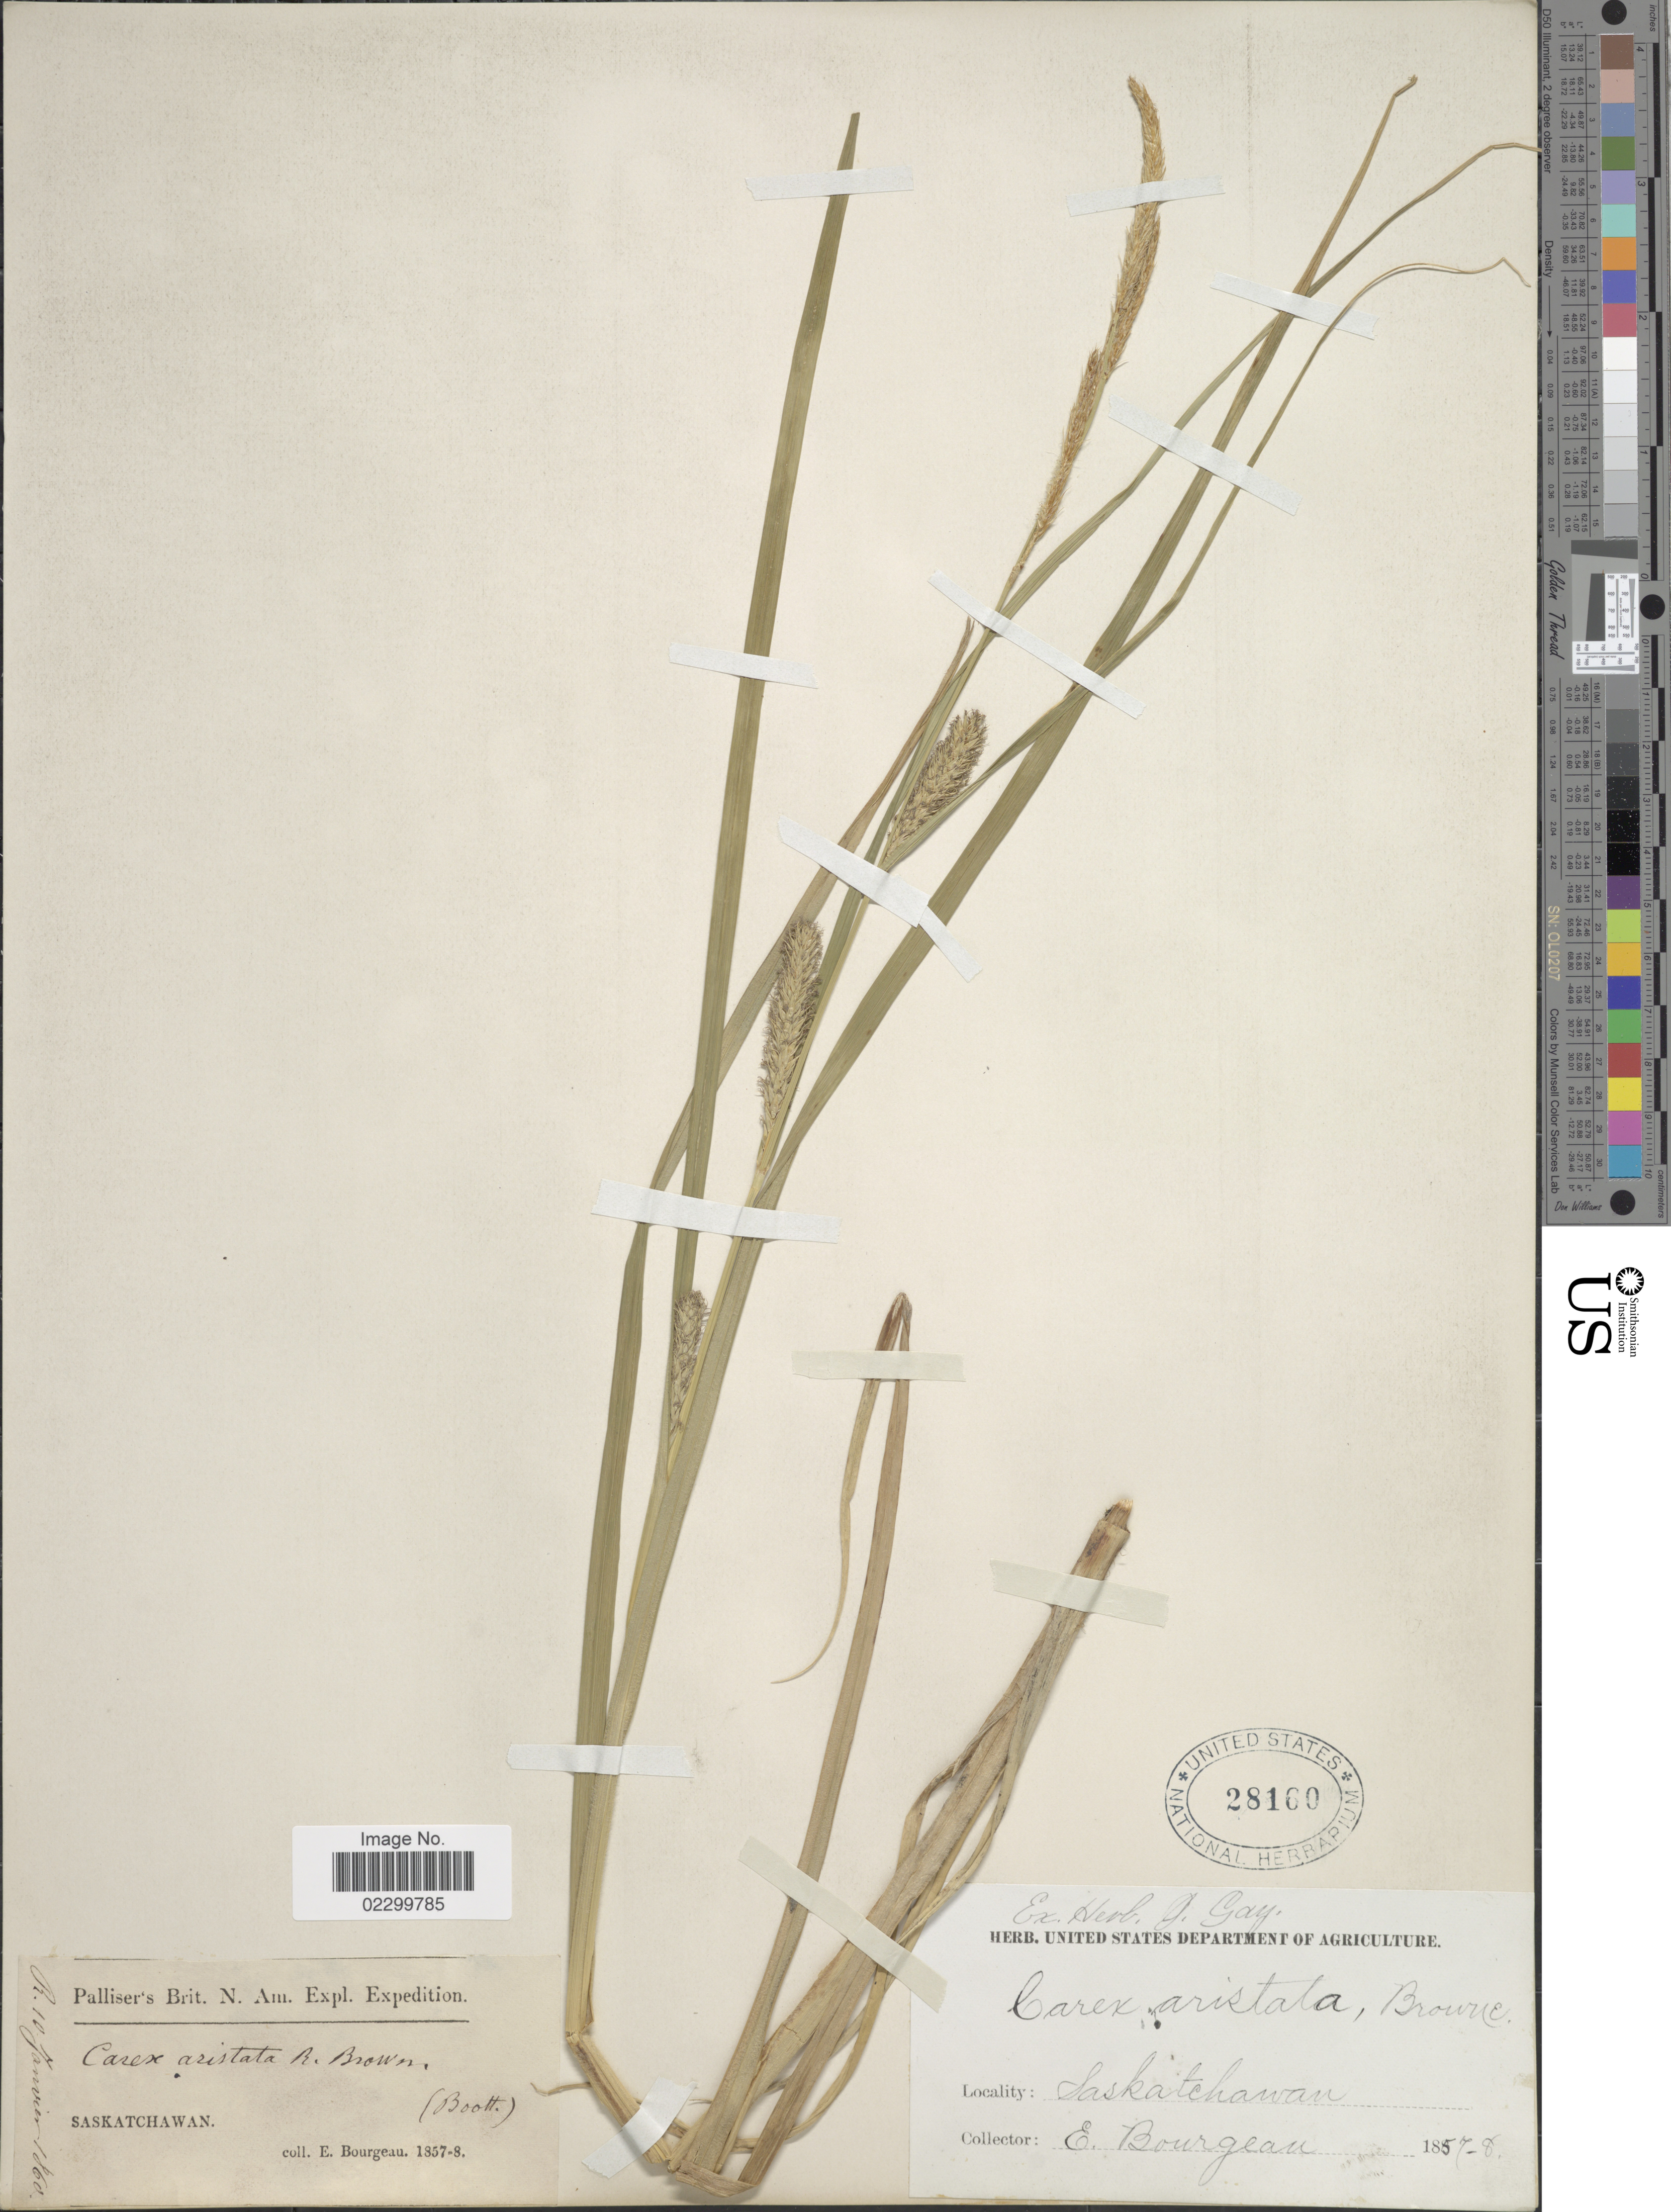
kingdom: Plantae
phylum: Tracheophyta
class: Liliopsida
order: Poales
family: Cyperaceae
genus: Carex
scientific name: Carex atherodes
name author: Spreng.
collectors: E. Bourgeau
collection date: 1857/1858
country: Canada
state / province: Saskatchewan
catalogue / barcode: US 28160